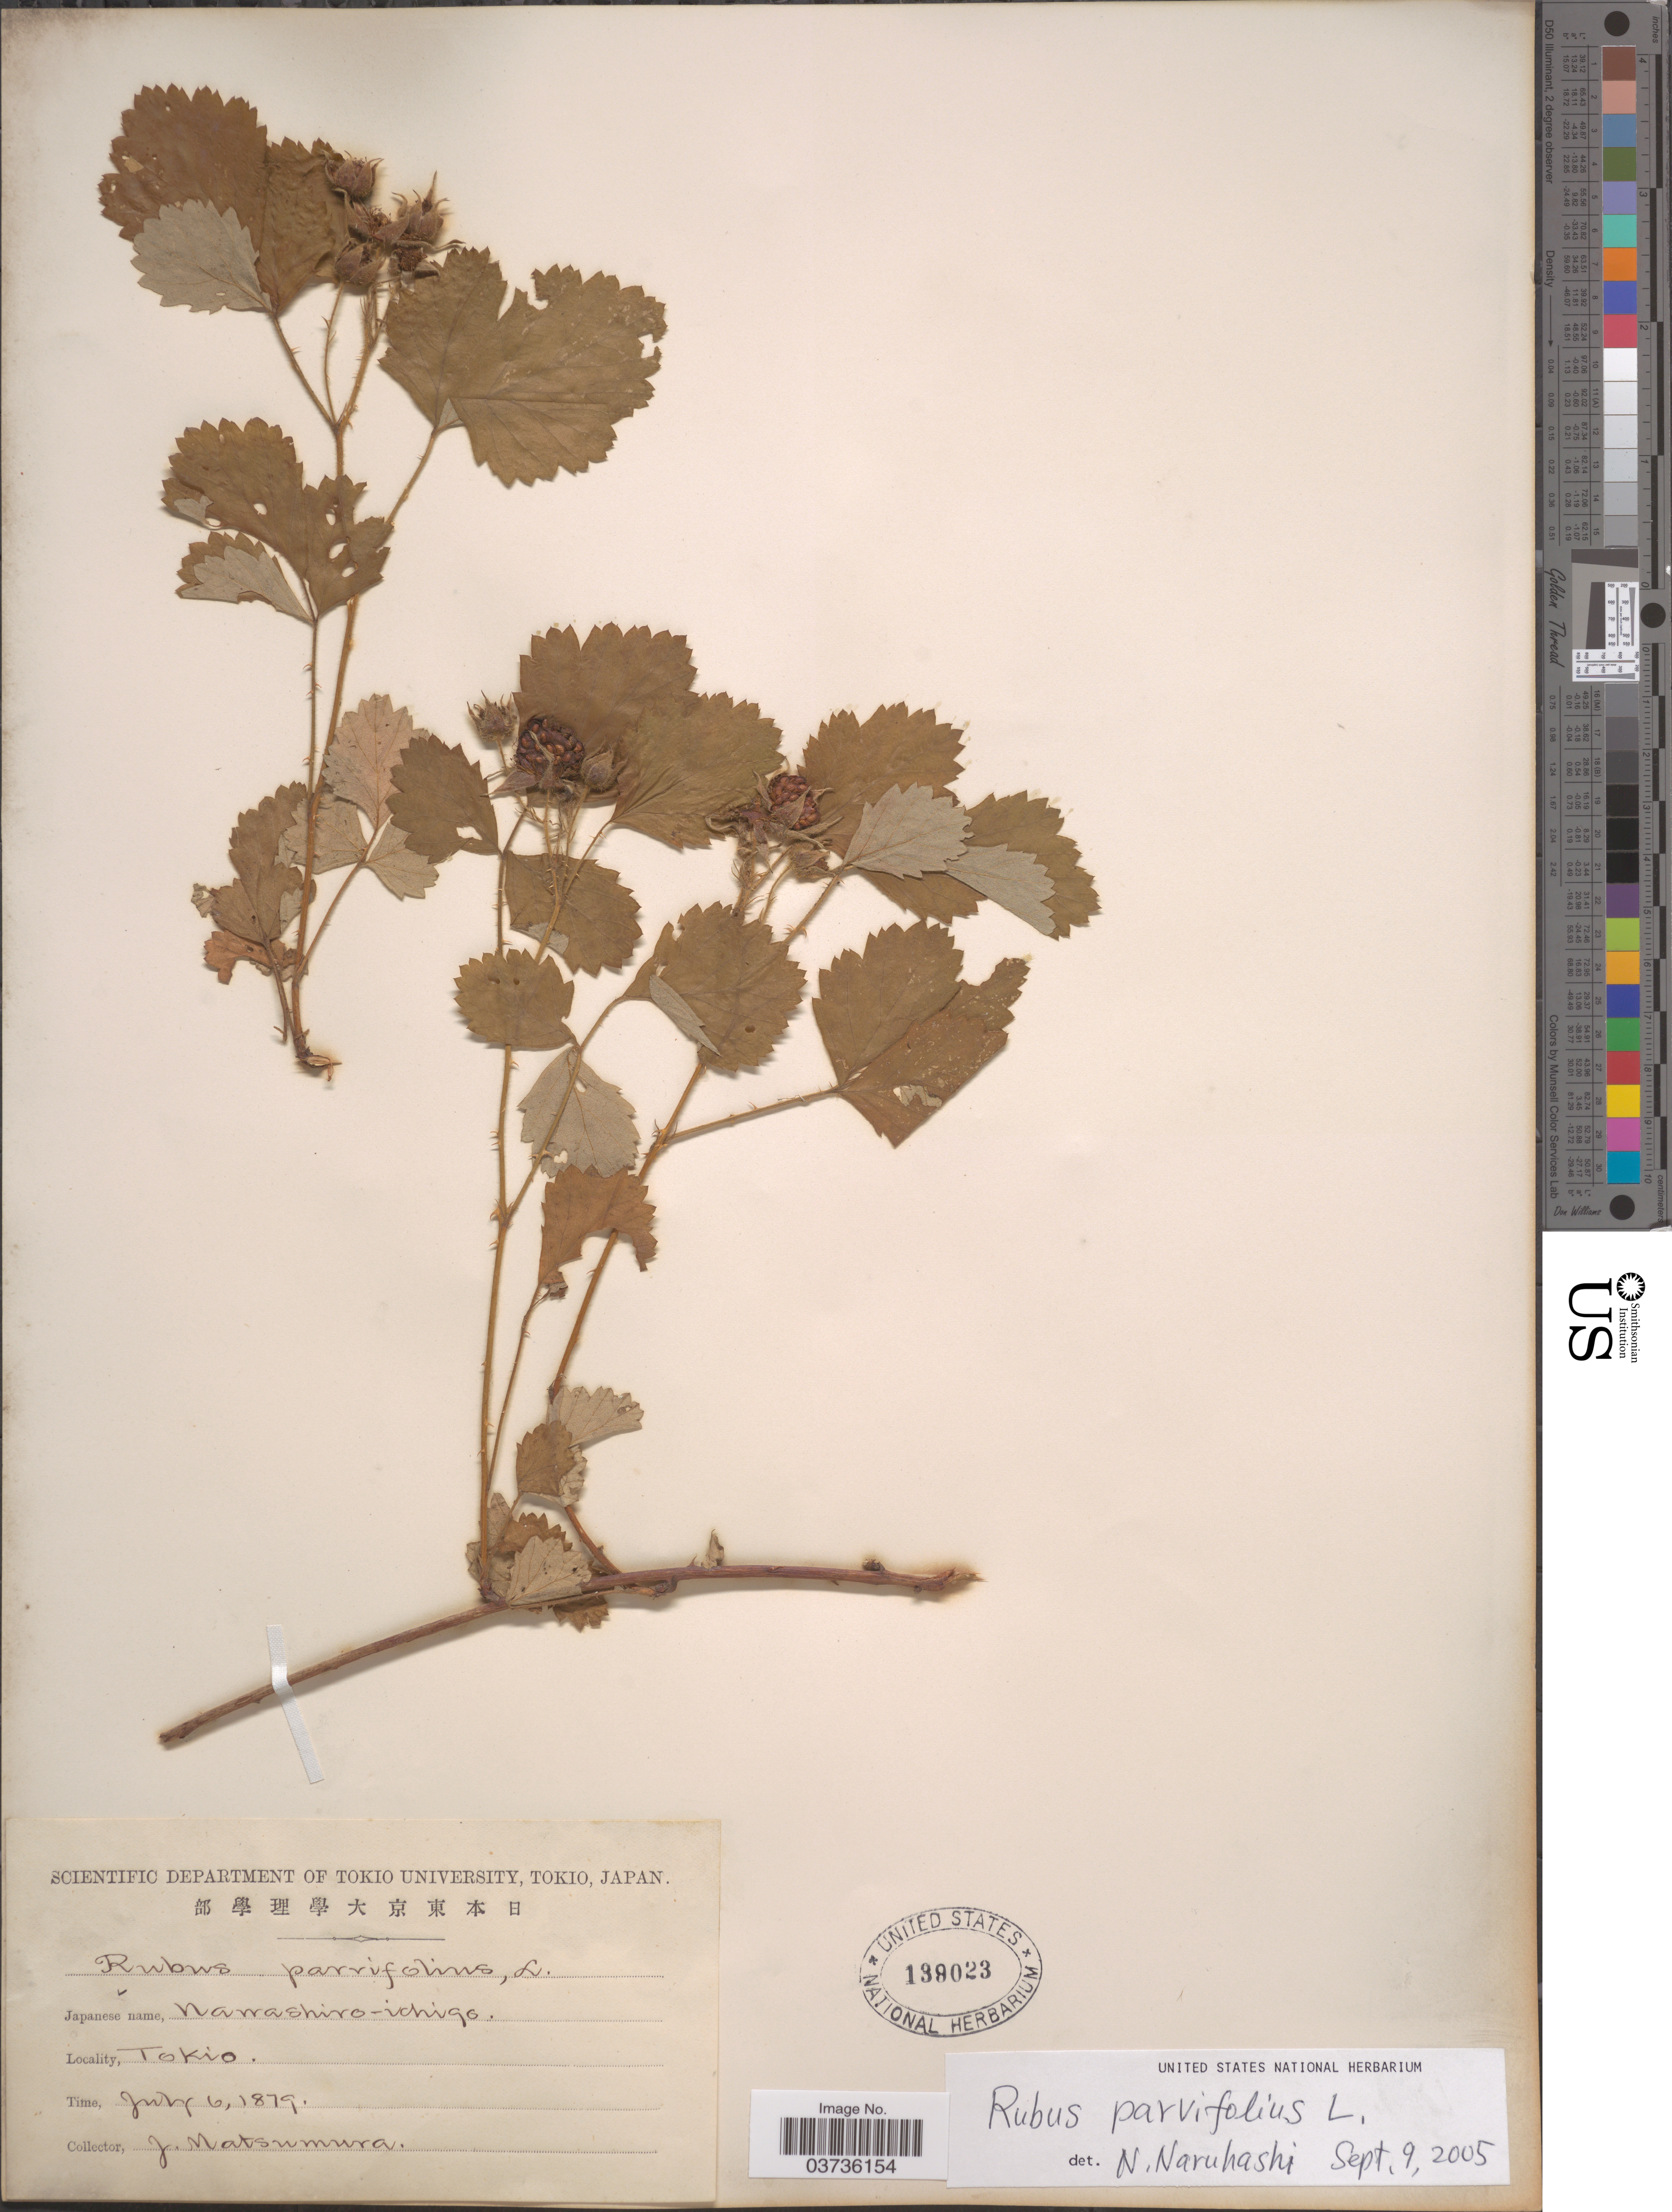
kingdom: Plantae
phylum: Tracheophyta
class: Magnoliopsida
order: Rosales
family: Rosaceae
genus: Rubus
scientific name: Rubus parvifolius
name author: L.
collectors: J. Matsumura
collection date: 1879-07-06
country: Japan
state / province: Tokyo, Federal City of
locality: Tokio.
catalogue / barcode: US 138023